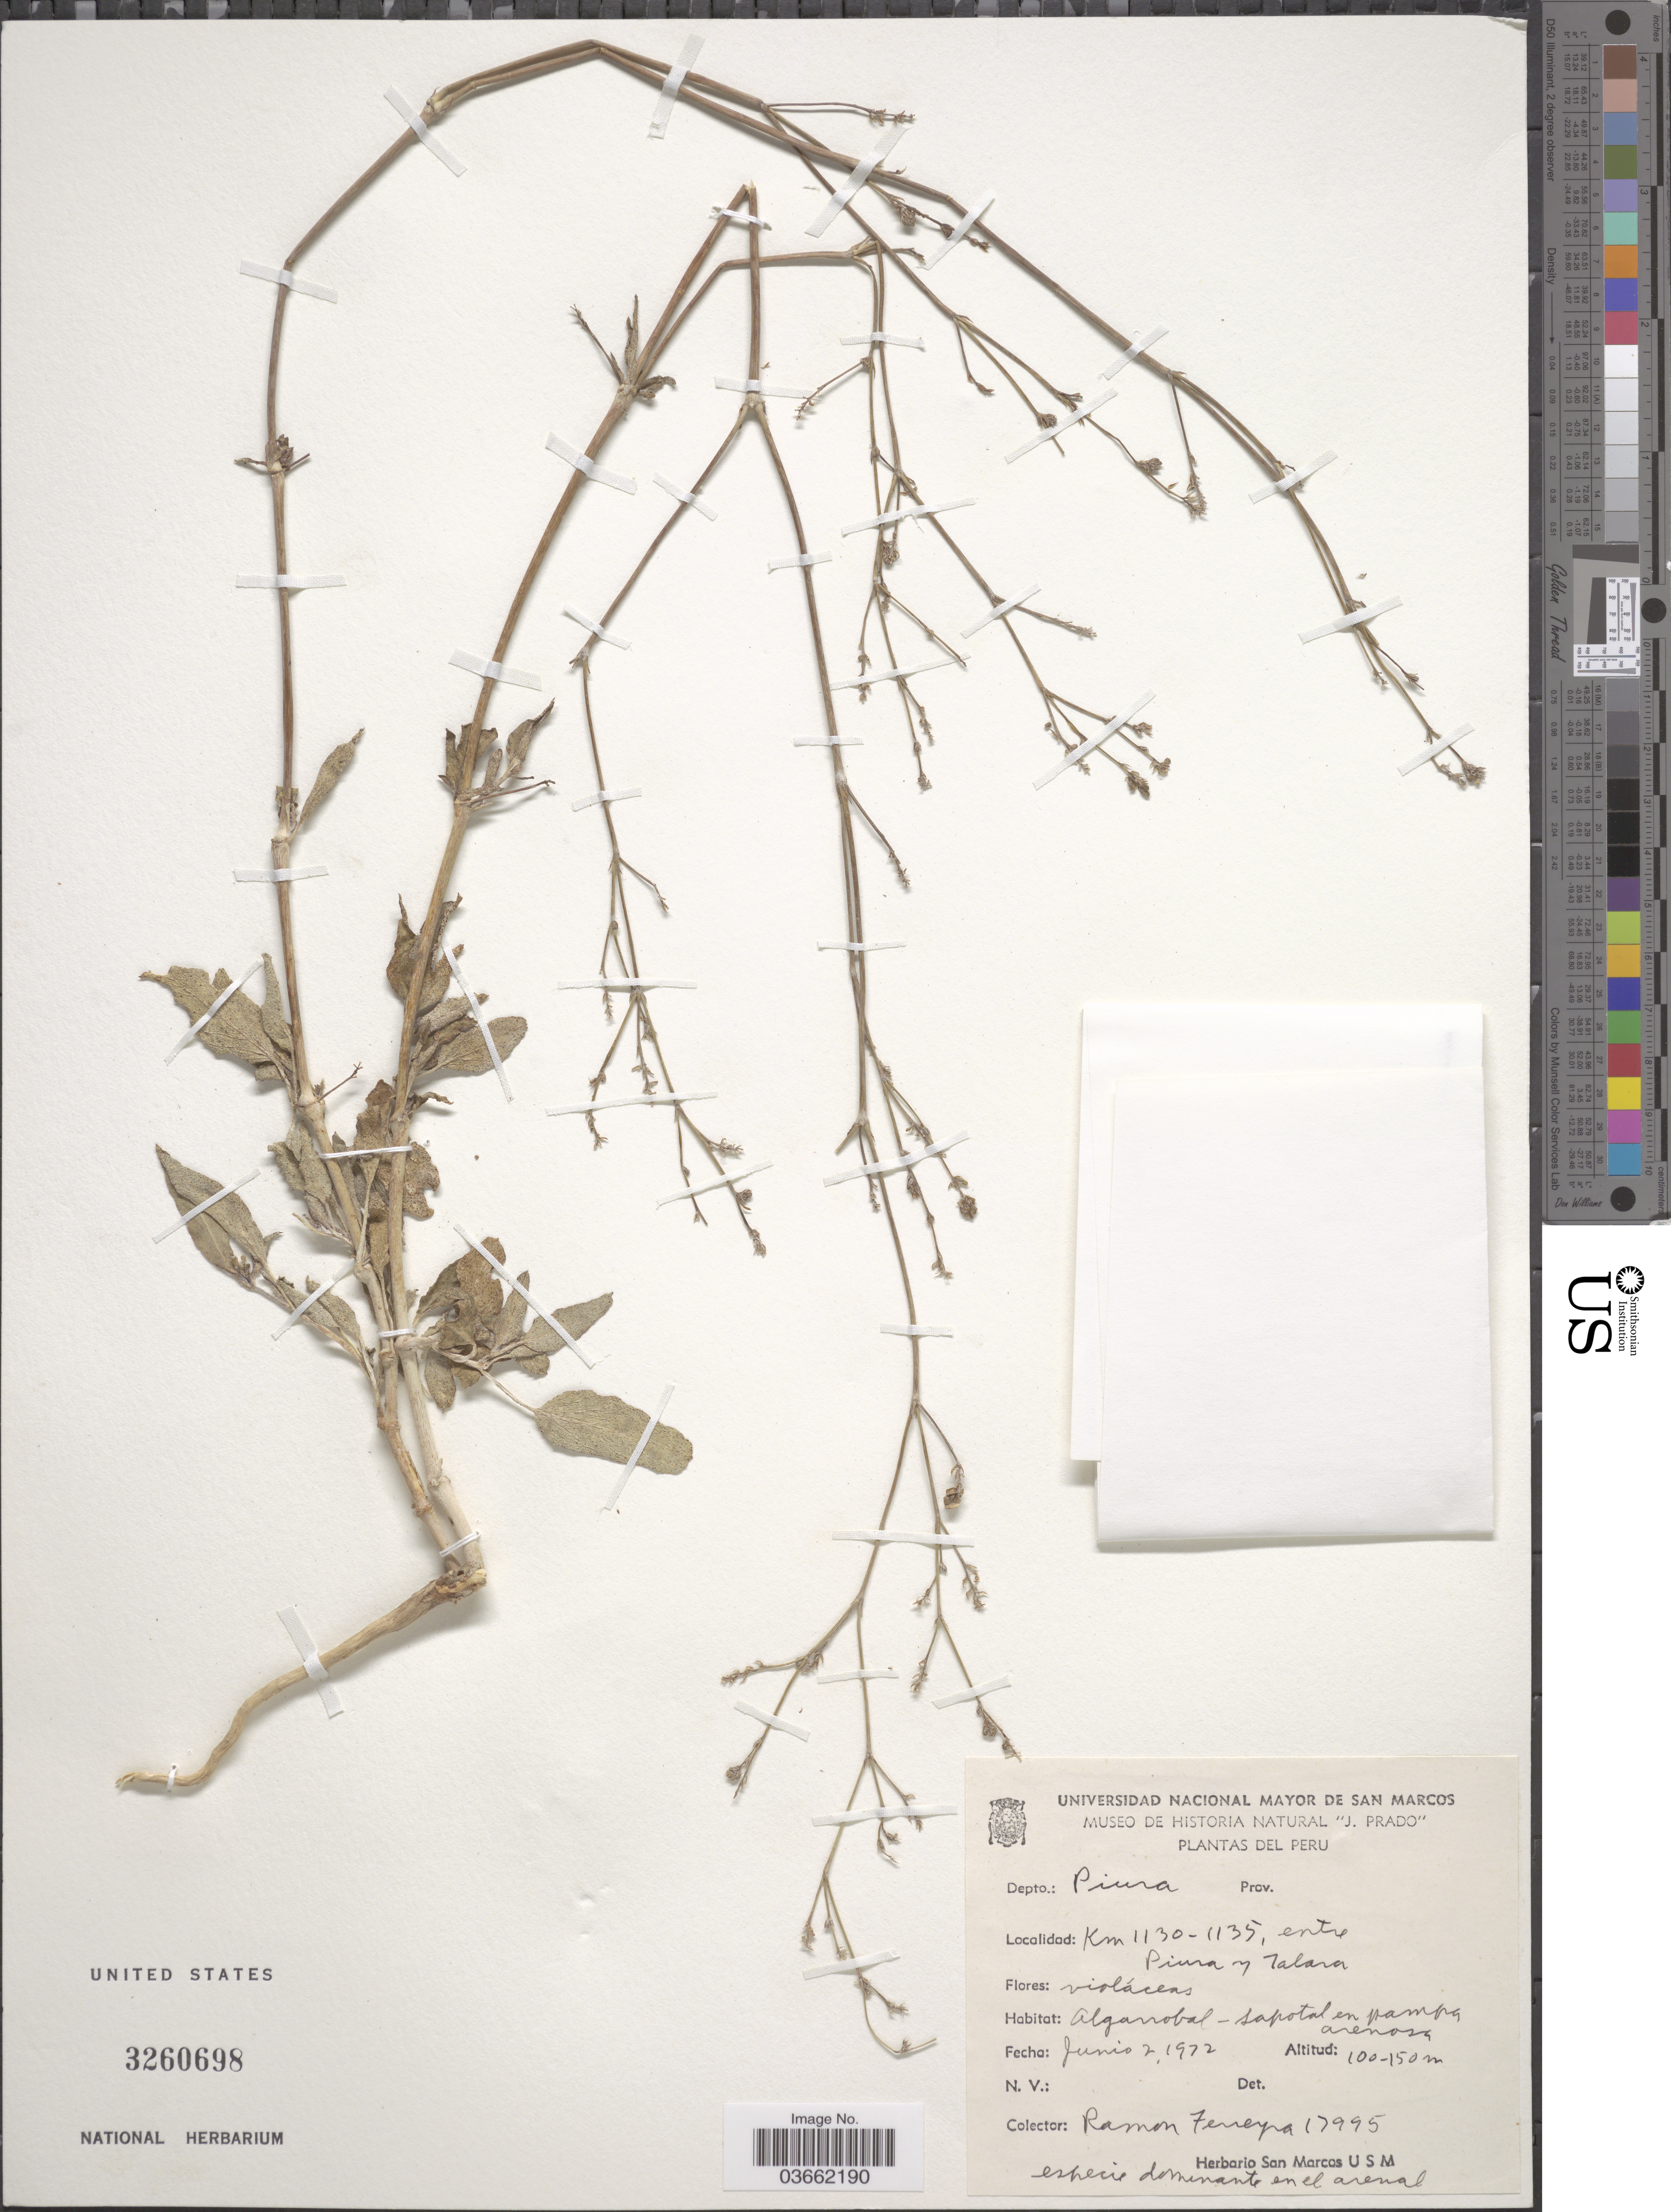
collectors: R. A. Ferreyra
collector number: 17995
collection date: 1972-06-02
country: Peru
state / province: Piura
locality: Depto.: Piura. Km 1130-1135, entre Piura y Talara.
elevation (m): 100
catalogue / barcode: US 3260698